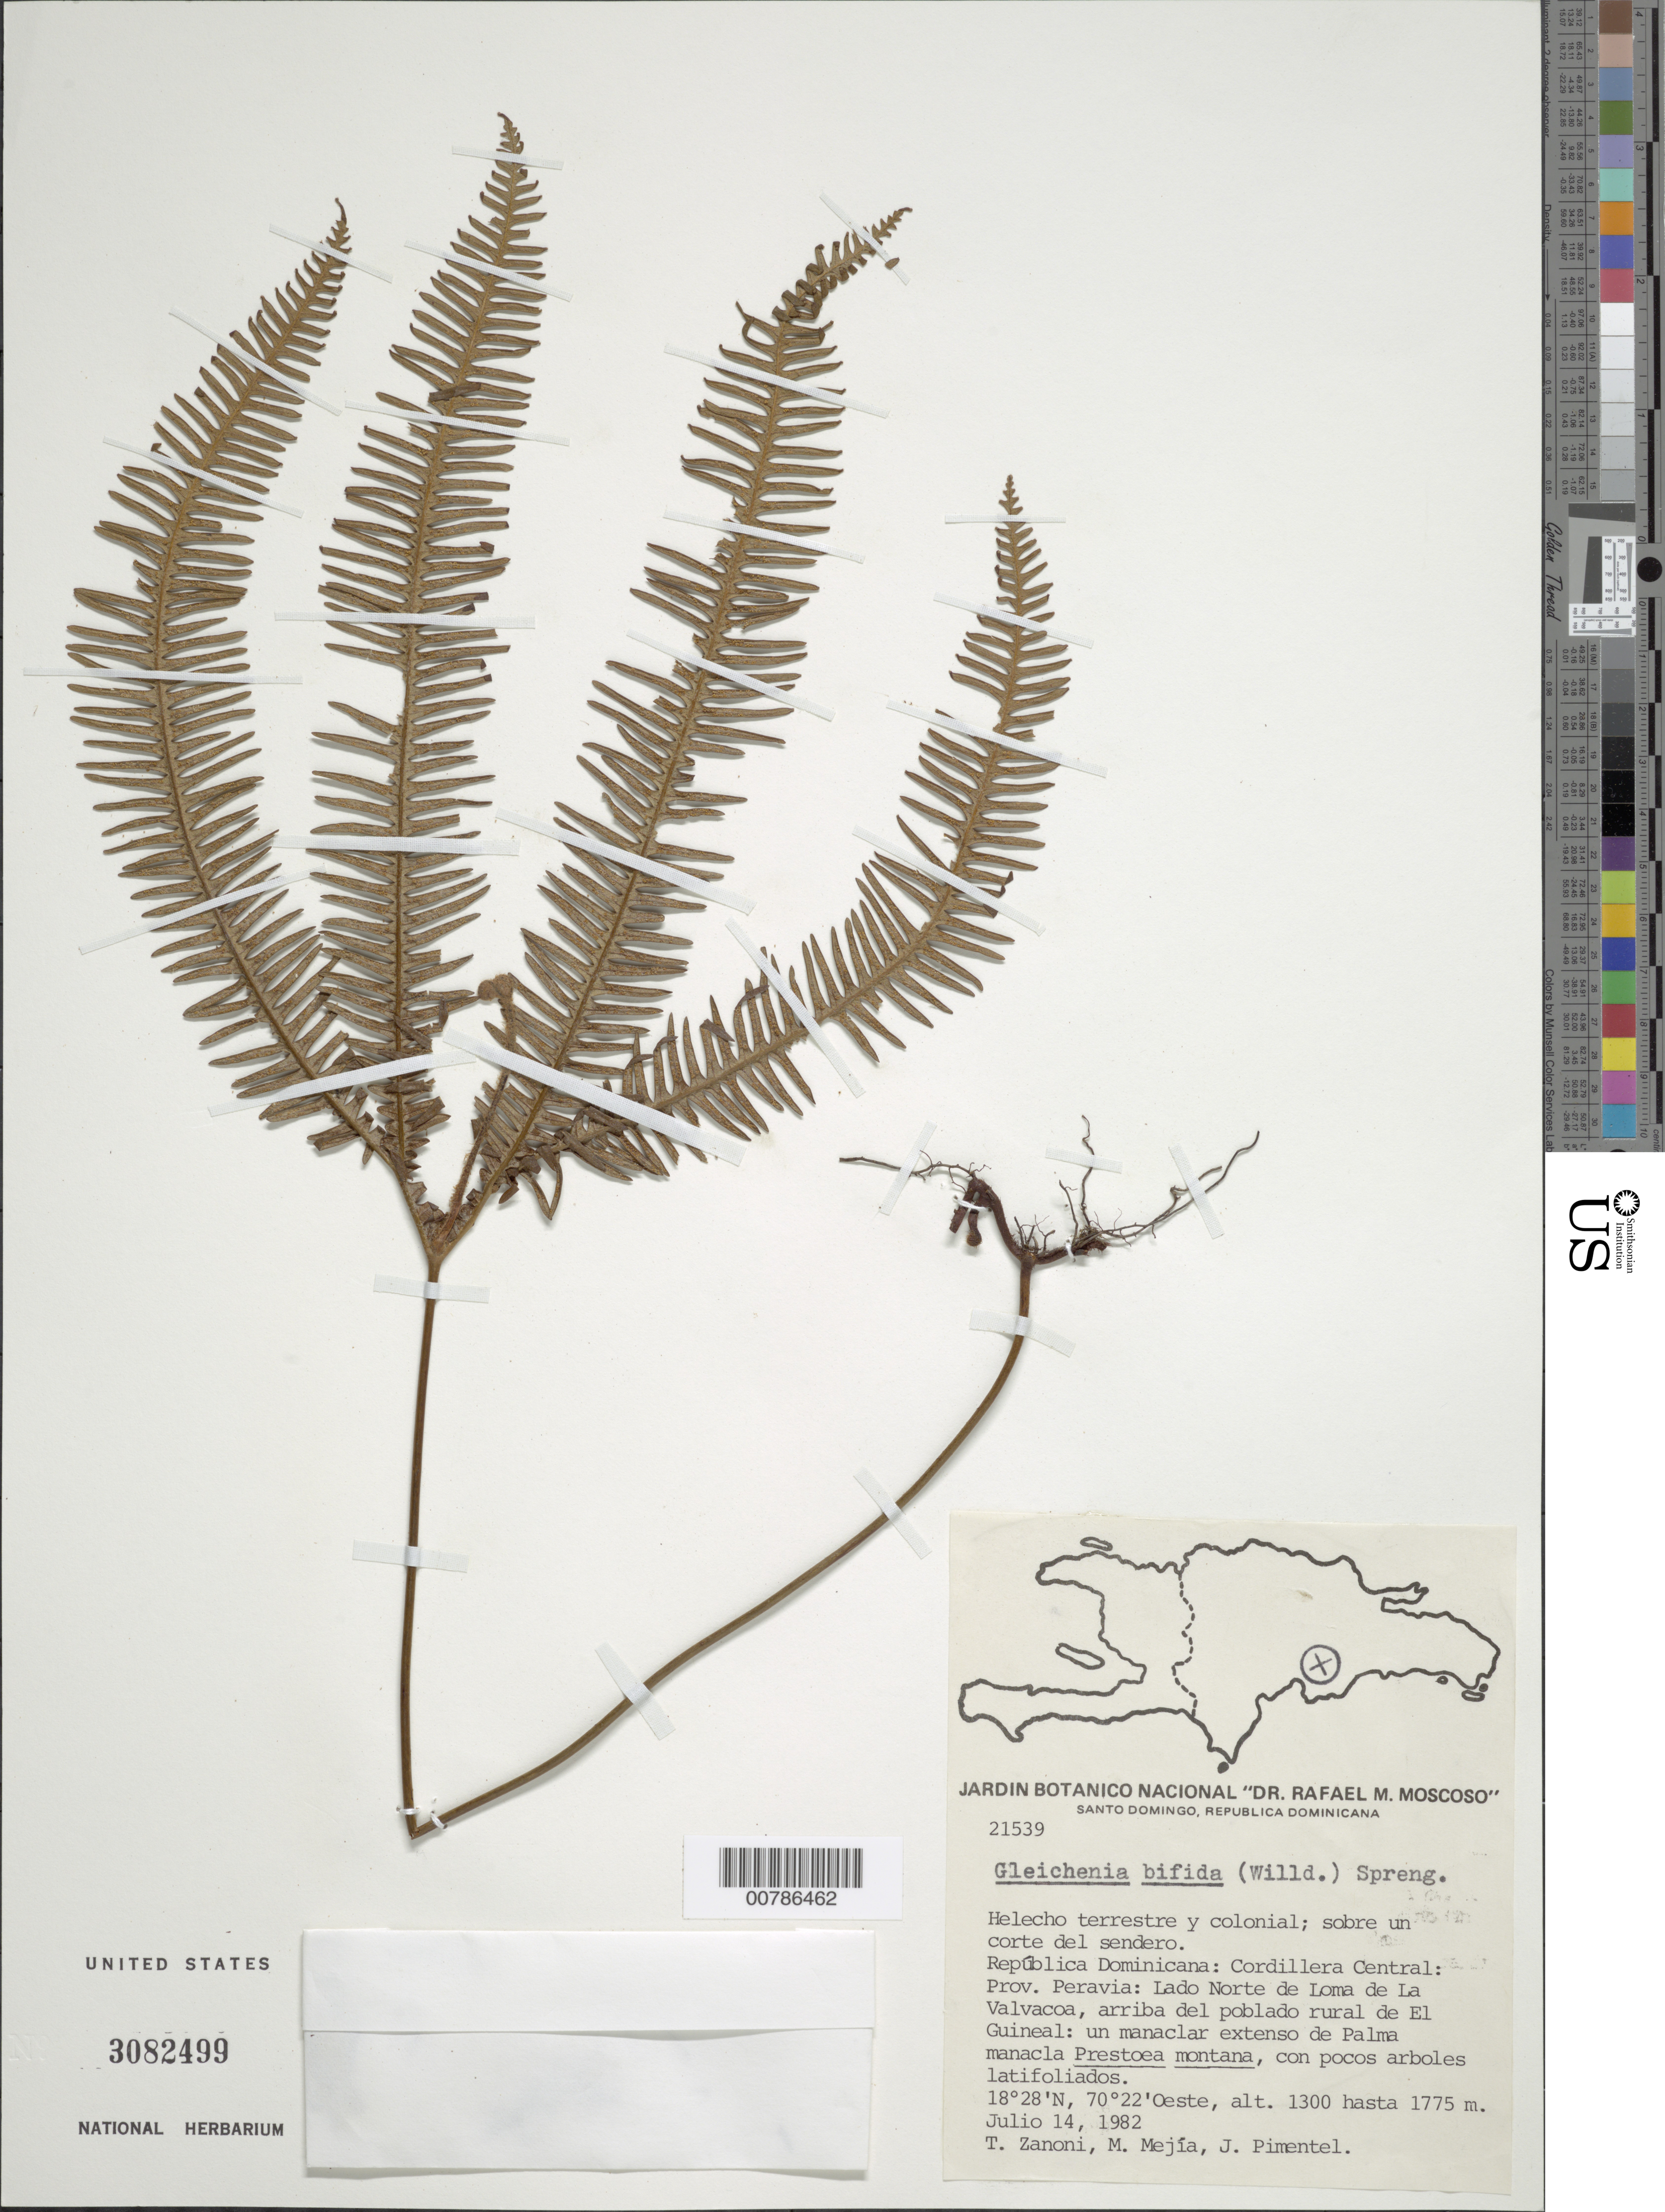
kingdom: Plantae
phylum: Tracheophyta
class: Polypodiopsida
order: Gleicheniales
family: Gleicheniaceae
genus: Sticherus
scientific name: Sticherus bifidus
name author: (Willd.) Ching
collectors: T. A. Zanoni, M. Mejia & J. Pimentel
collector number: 21539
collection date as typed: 14 Jul 1982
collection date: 1982-07-14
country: Dominican Republic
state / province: Peravia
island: Hispaniola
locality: Cordillera Central, Lado Norte de Loma de La Valvacoa, arriba del poblado rural de El Guineal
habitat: Un manaclar extenso de Palma manacla Prestoea montana, con pocos arboles latifoliados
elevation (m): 1300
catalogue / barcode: US 3082499